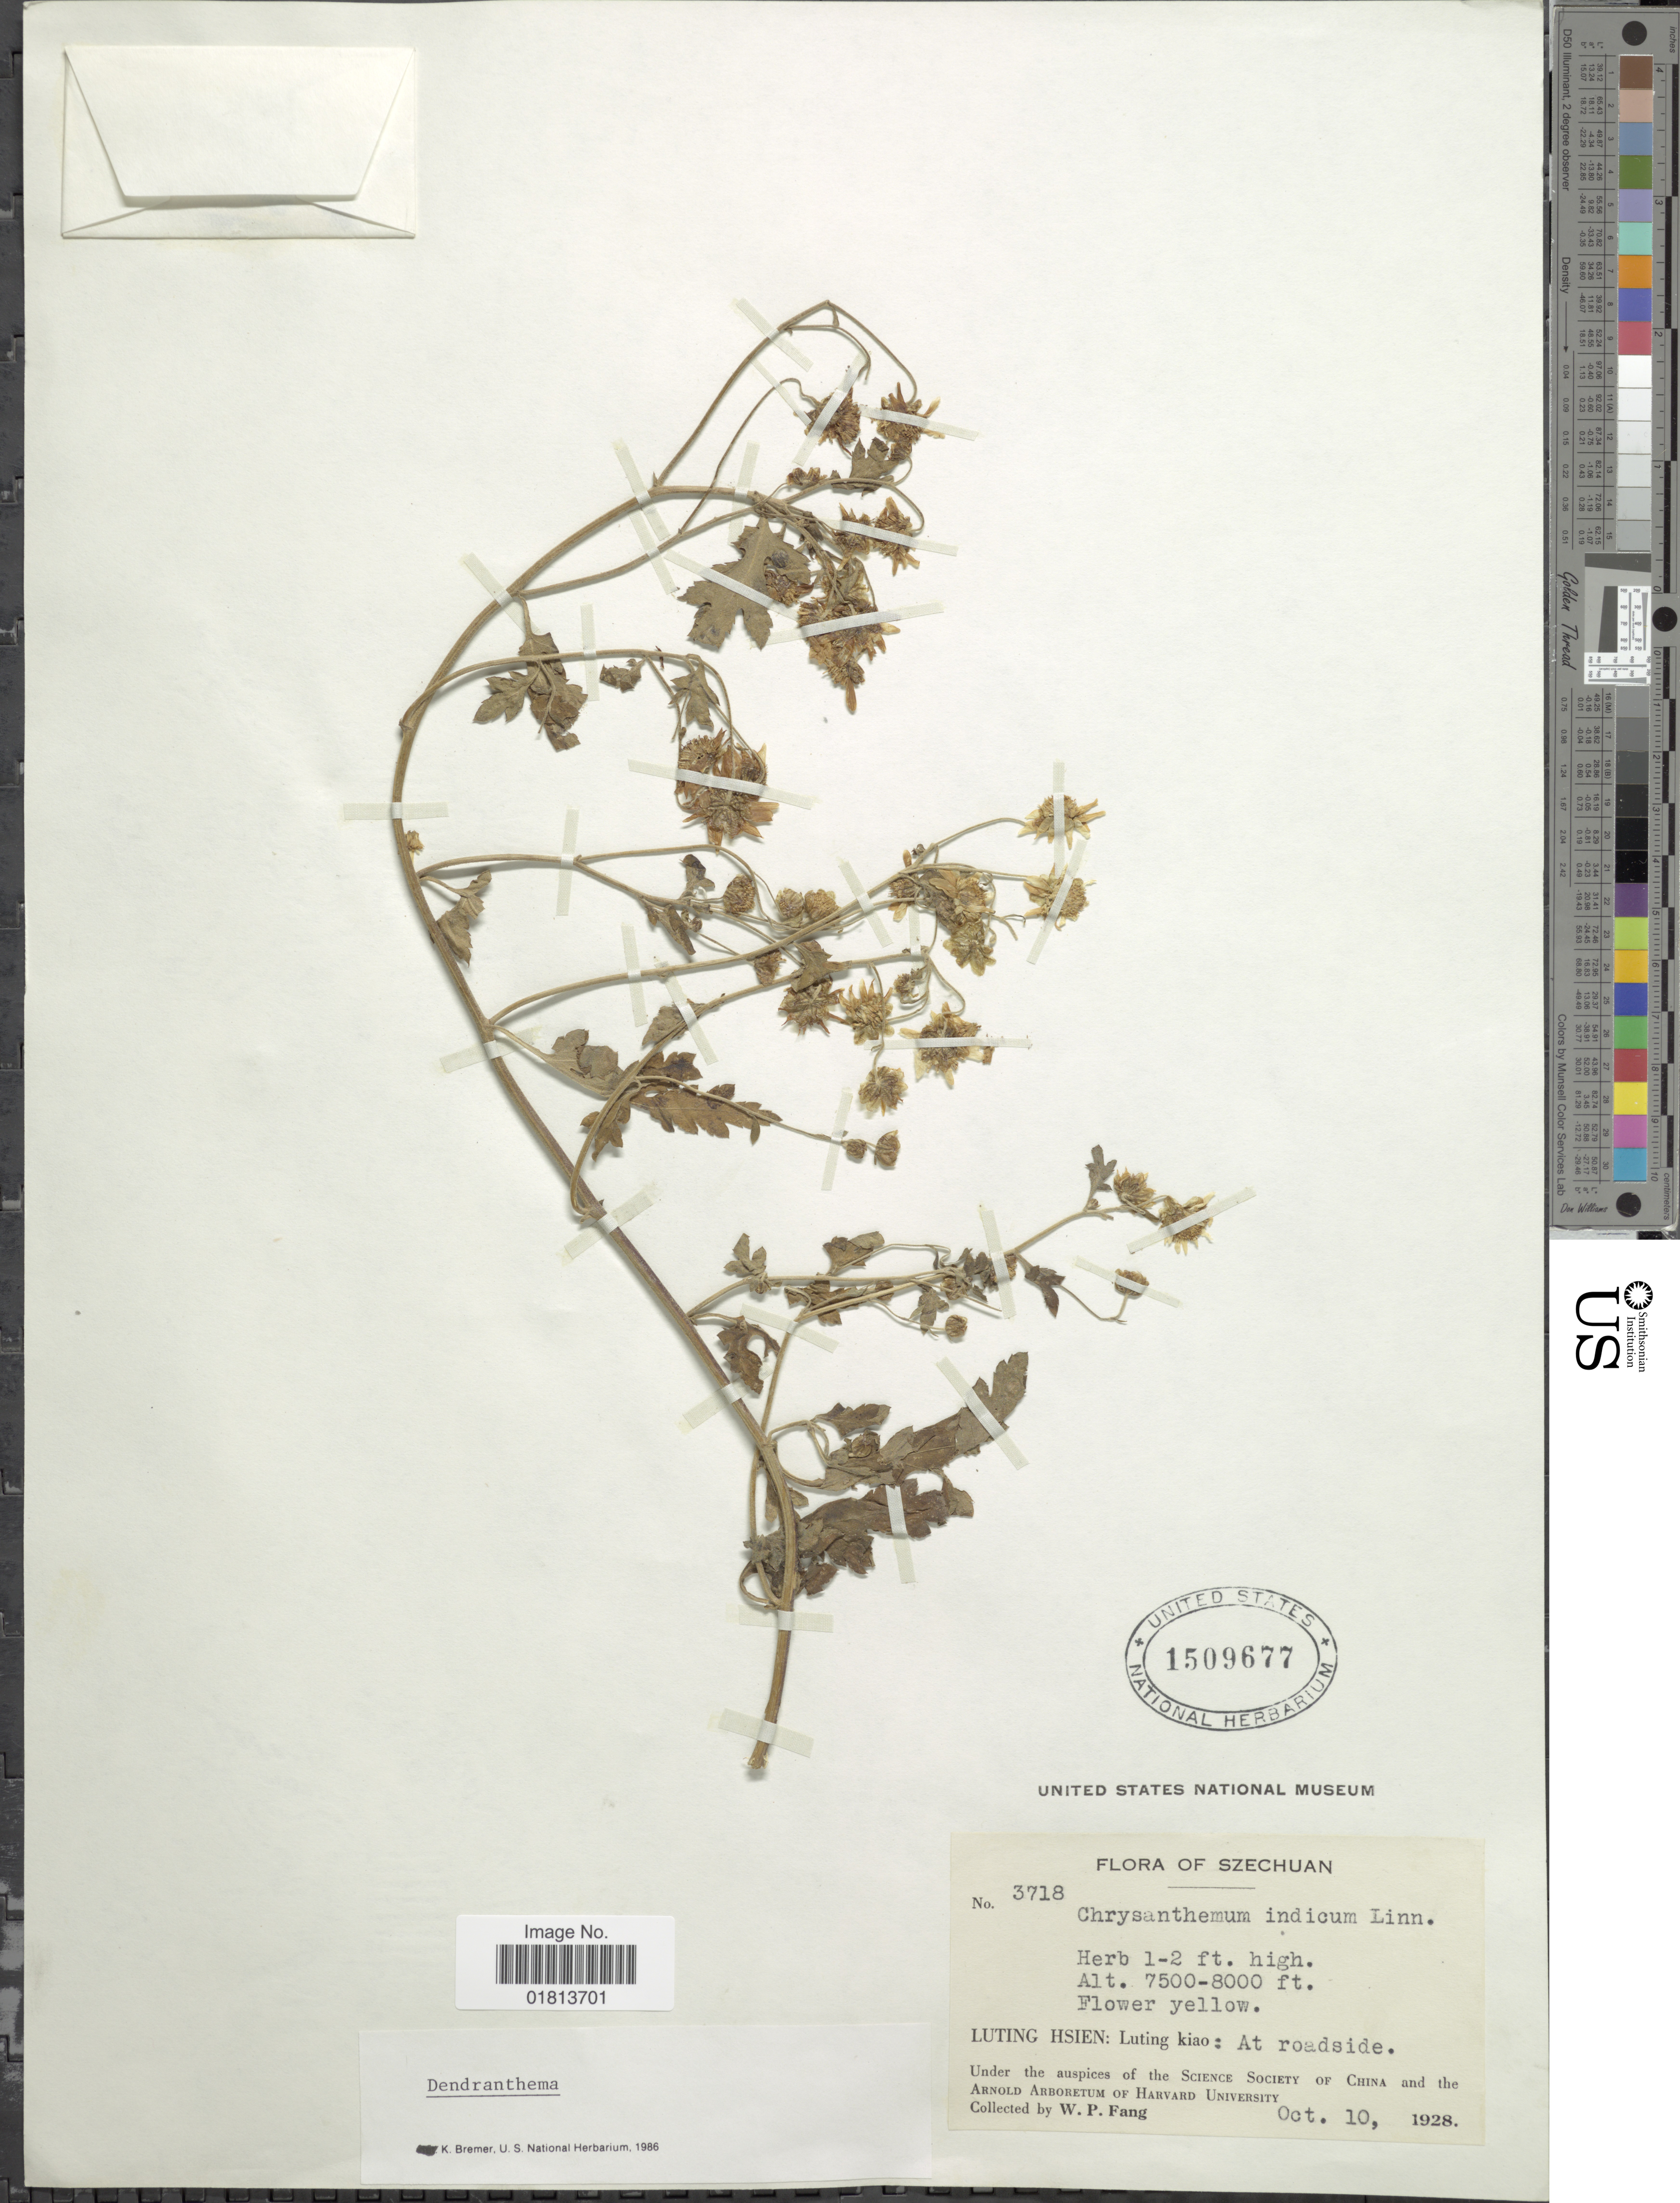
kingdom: Plantae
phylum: Tracheophyta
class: Magnoliopsida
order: Asterales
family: Asteraceae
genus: Dendranthema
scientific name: Dendranthema indicum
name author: (L.) Des Moul.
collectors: W. P. Fang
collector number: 3718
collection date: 1928-10-10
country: China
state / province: Sichuan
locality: Szechuan, Luting Hsien: Luting Kiao: At roadside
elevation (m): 2286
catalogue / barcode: US 1509677